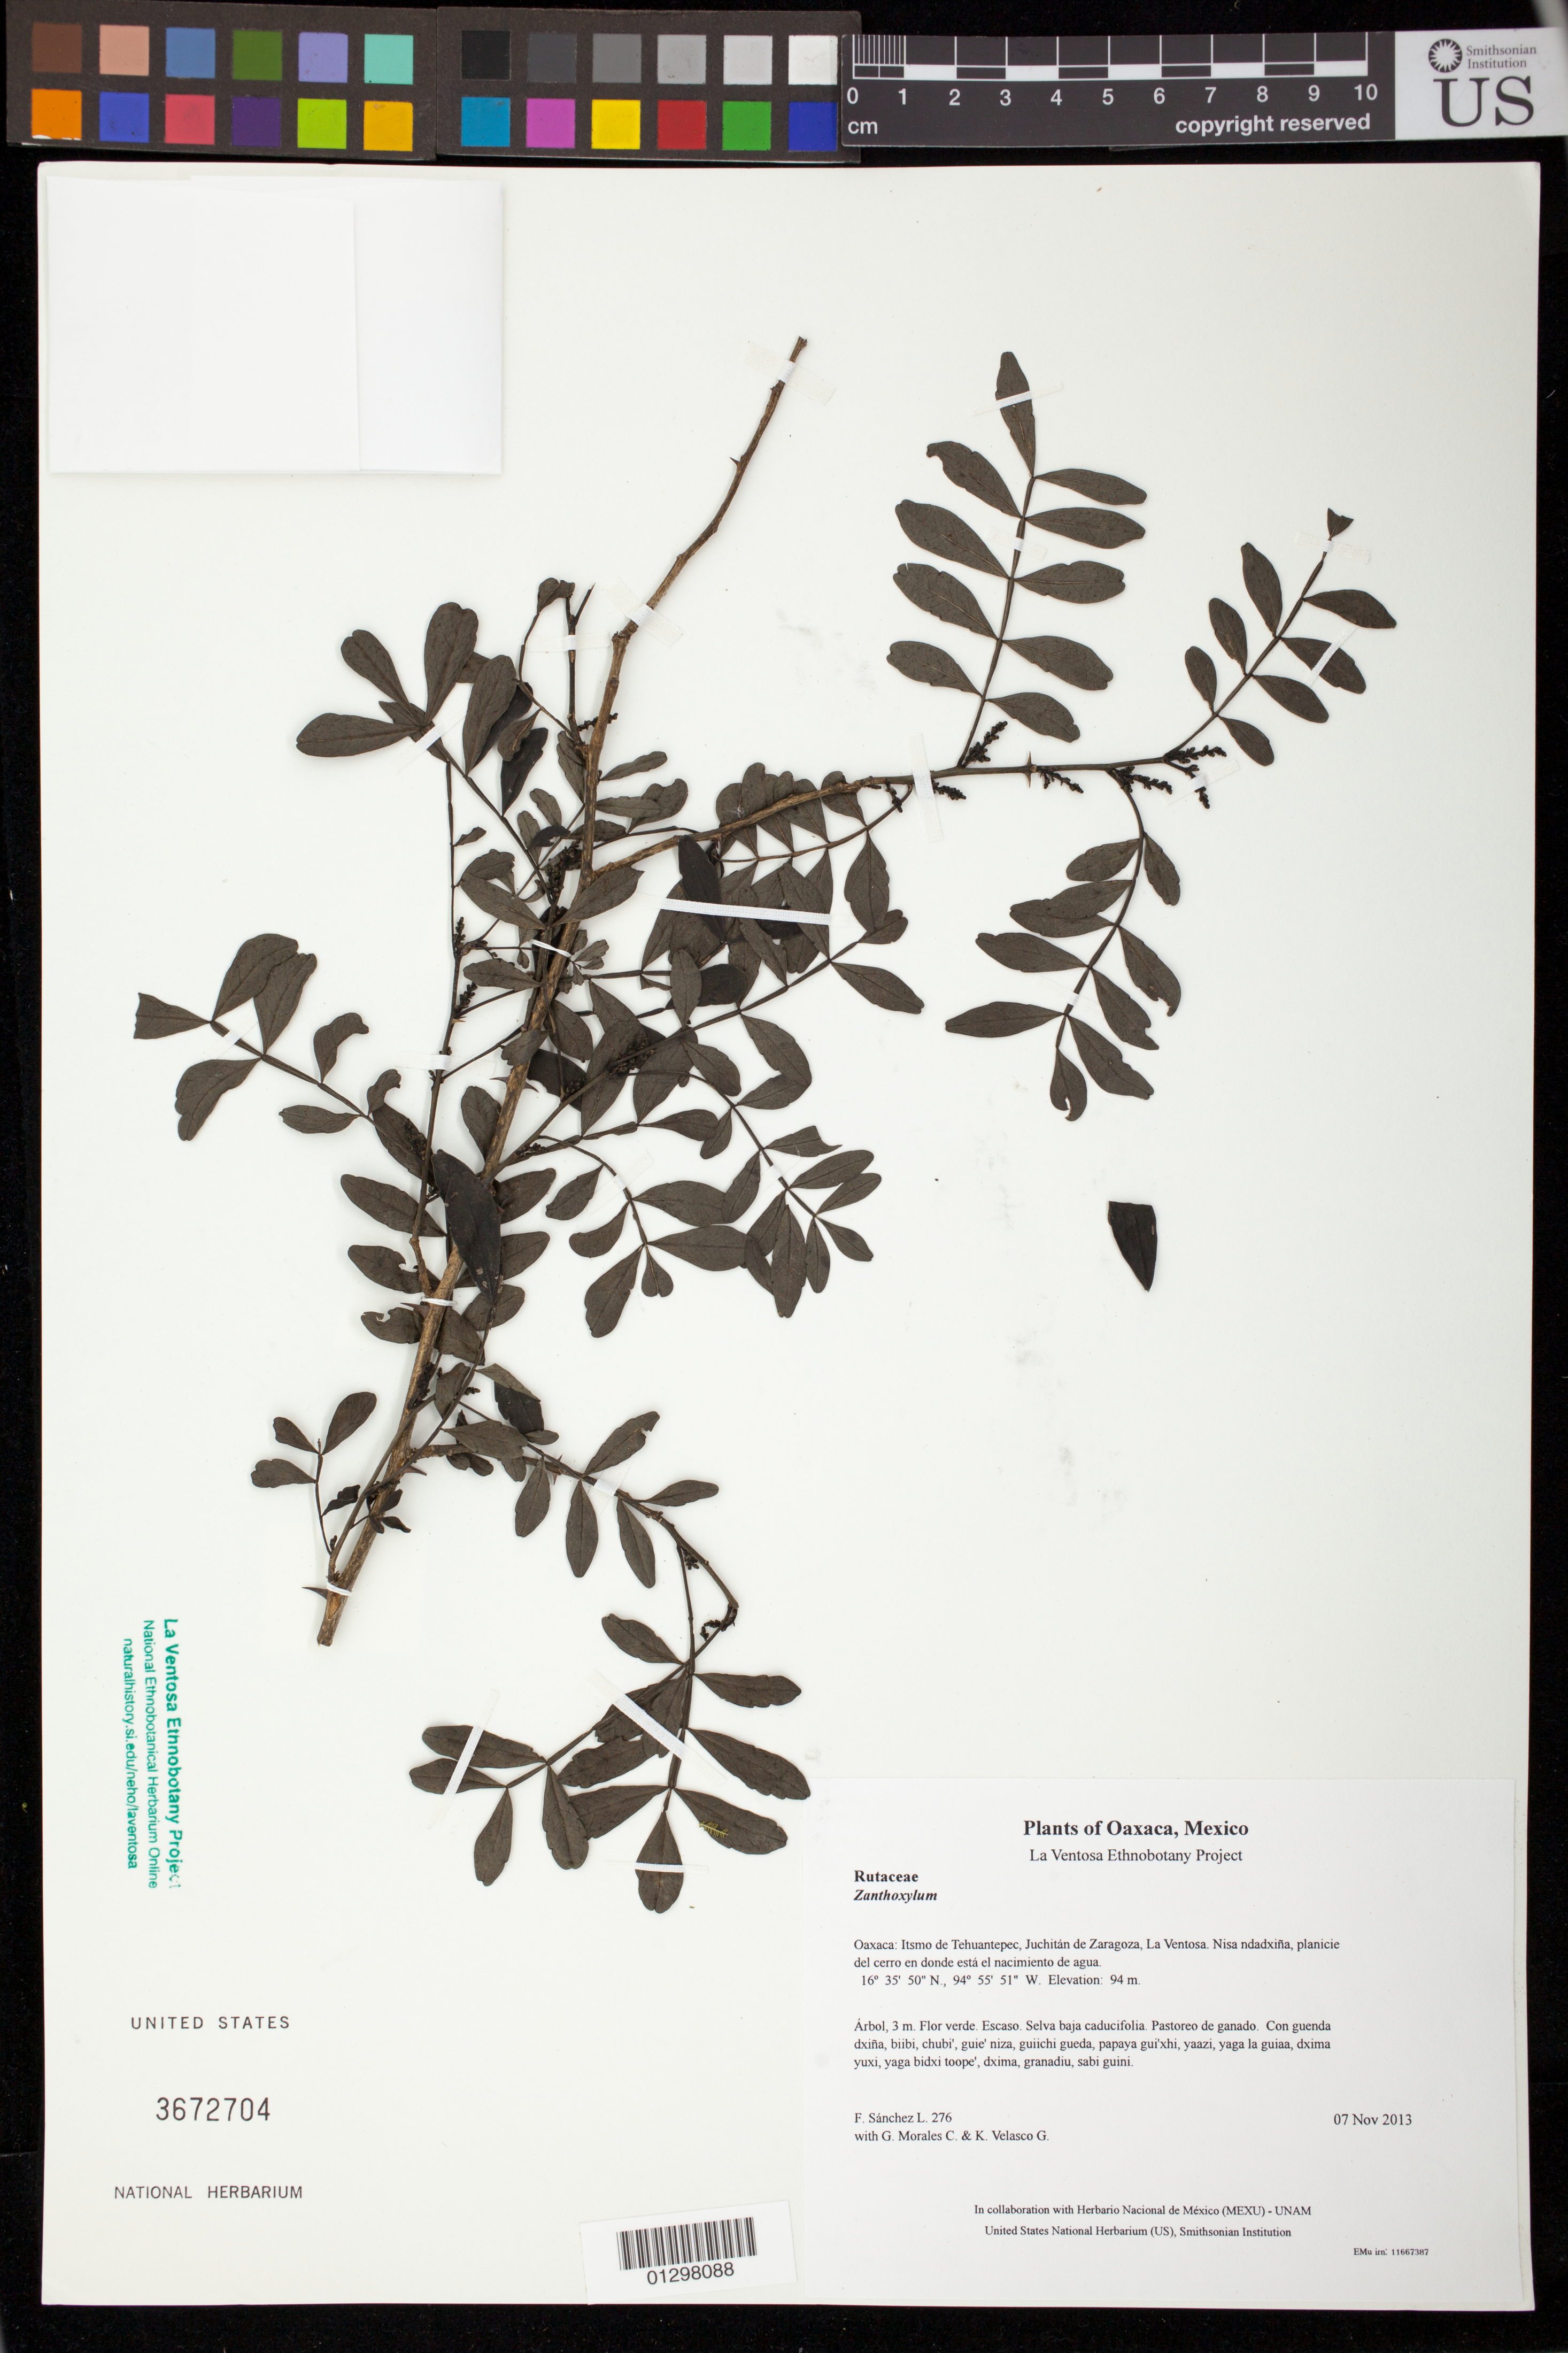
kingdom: Plantae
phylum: Tracheophyta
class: Magnoliopsida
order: Sapindales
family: Rutaceae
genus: Zanthoxylum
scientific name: Zanthoxylum fagara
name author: (L.) Sarg.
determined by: Lot, Emily J.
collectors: F. Sánchez L., G. Morales C. & K. Velasco G.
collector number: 276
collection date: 2013-11-07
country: Mexico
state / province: Oaxaca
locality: Itsmo de Tehuantepec, Juchitán de Zaragoza, La Ventosa. Nisa ndadxiña, planicie del cerro en donde está el nacimiento de agua.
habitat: Selva baja caducifolia. Pastoreo de ganado.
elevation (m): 94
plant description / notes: JEBOT, MEXU, SERO, US; Yaga. 3 m. Guie' naga'. Huaxie'.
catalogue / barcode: US 3672704